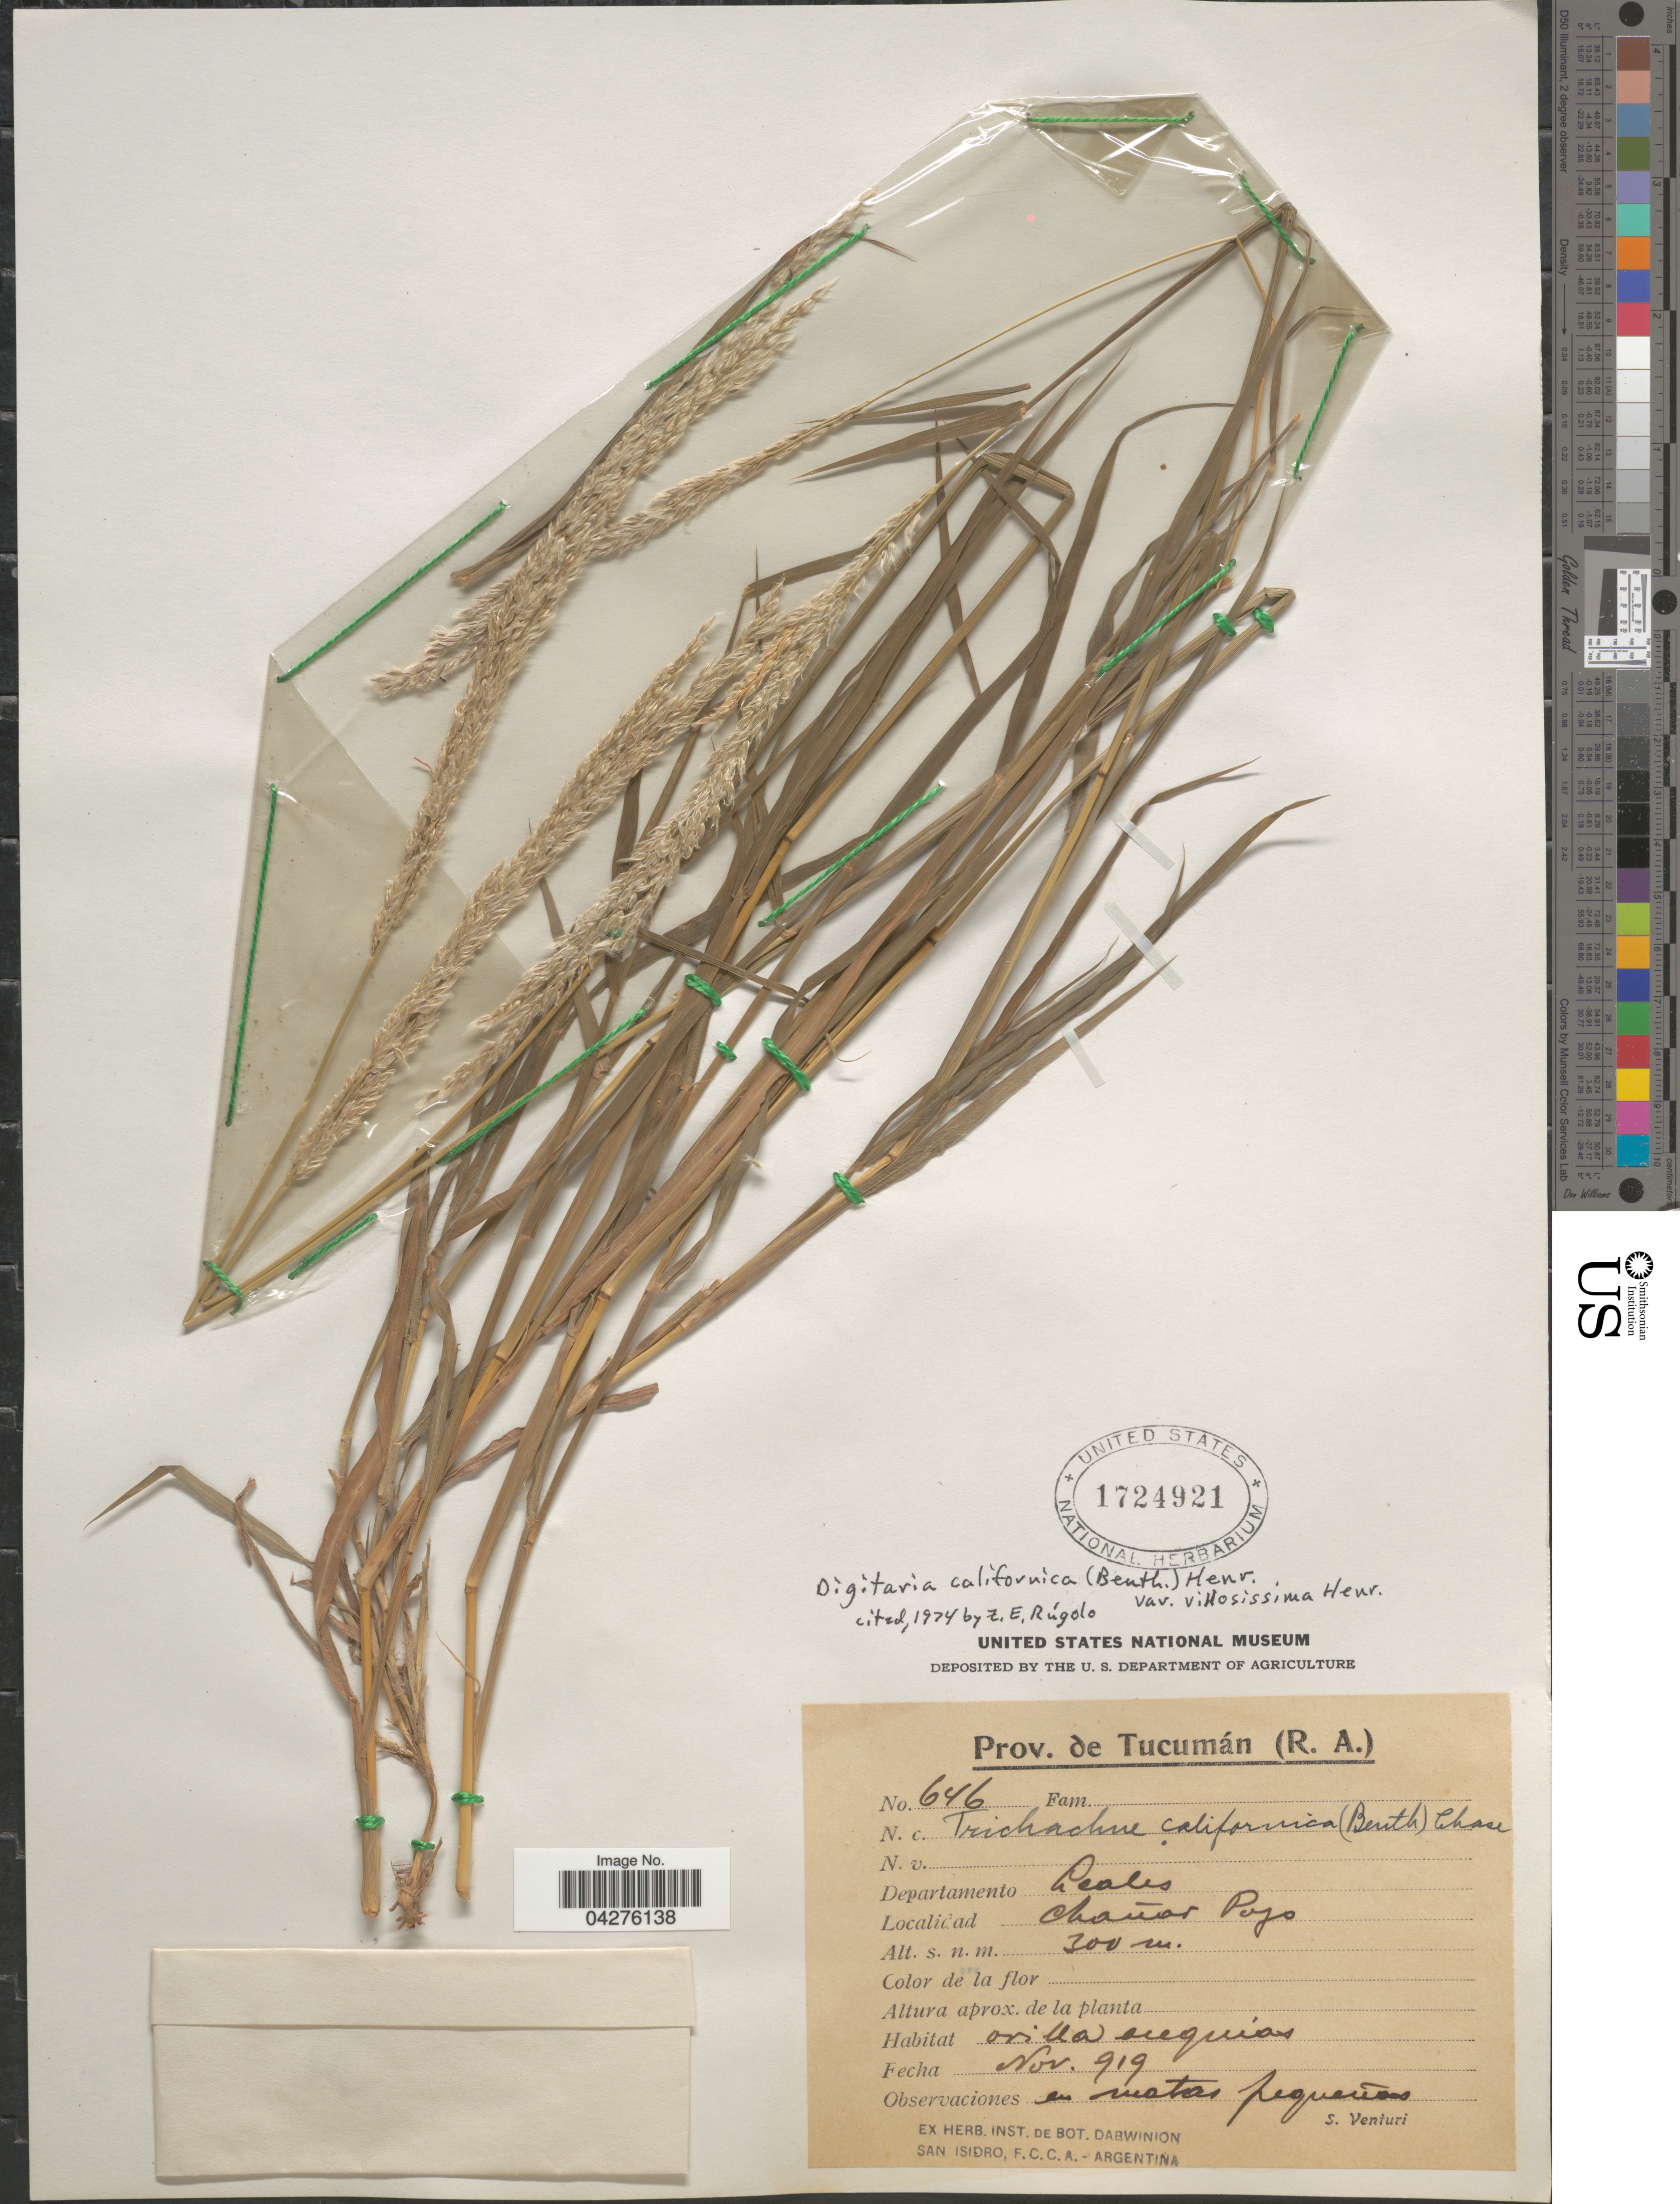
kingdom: Plantae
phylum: Tracheophyta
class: Liliopsida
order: Poales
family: Poaceae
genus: Digitaria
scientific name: Digitaria californica var. villosissima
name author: Henr.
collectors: S. Venturi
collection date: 1919-11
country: Argentina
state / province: Tucuman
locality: Departamento Leales. Chañar Pago.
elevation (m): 300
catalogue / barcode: US 1724921